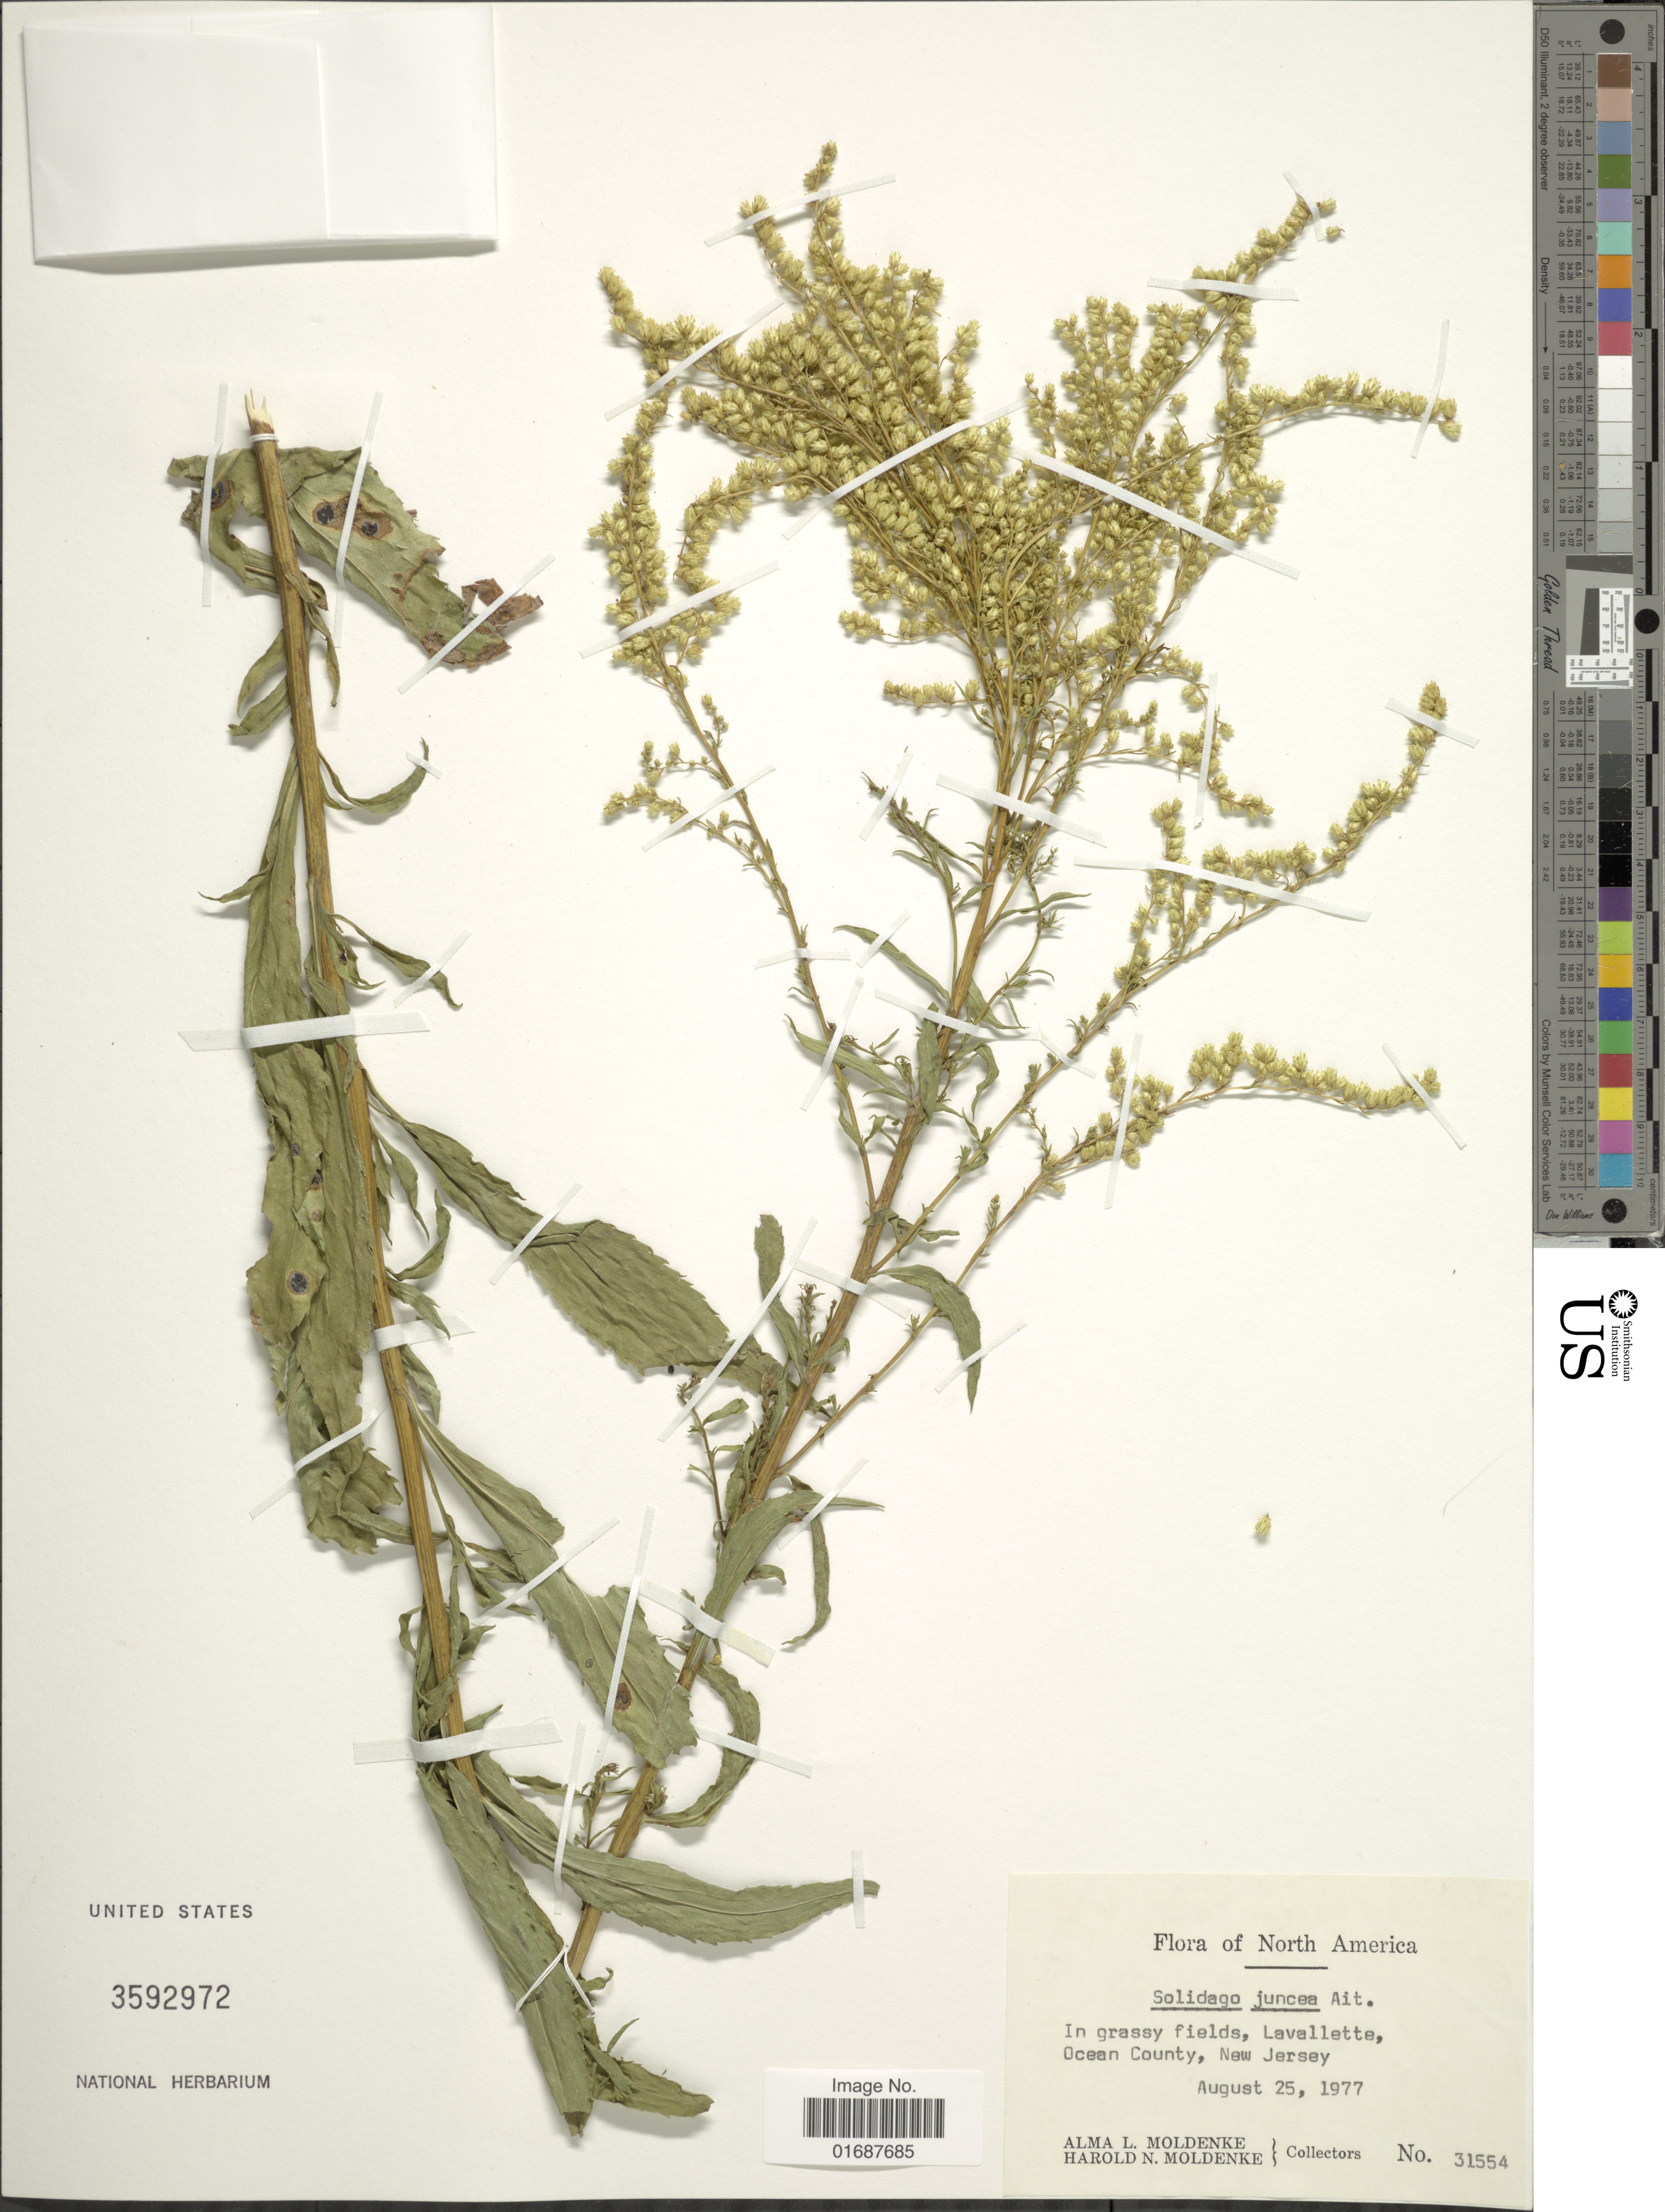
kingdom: Plantae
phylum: Tracheophyta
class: Magnoliopsida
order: Asterales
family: Asteraceae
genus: Solidago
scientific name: Solidago juncea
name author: Aiton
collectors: A. L. Moldenke & H. N. Moldenke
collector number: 31554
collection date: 1977-08-25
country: United States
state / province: New Jersey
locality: Lavallette, Ocean County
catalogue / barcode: US 3592972